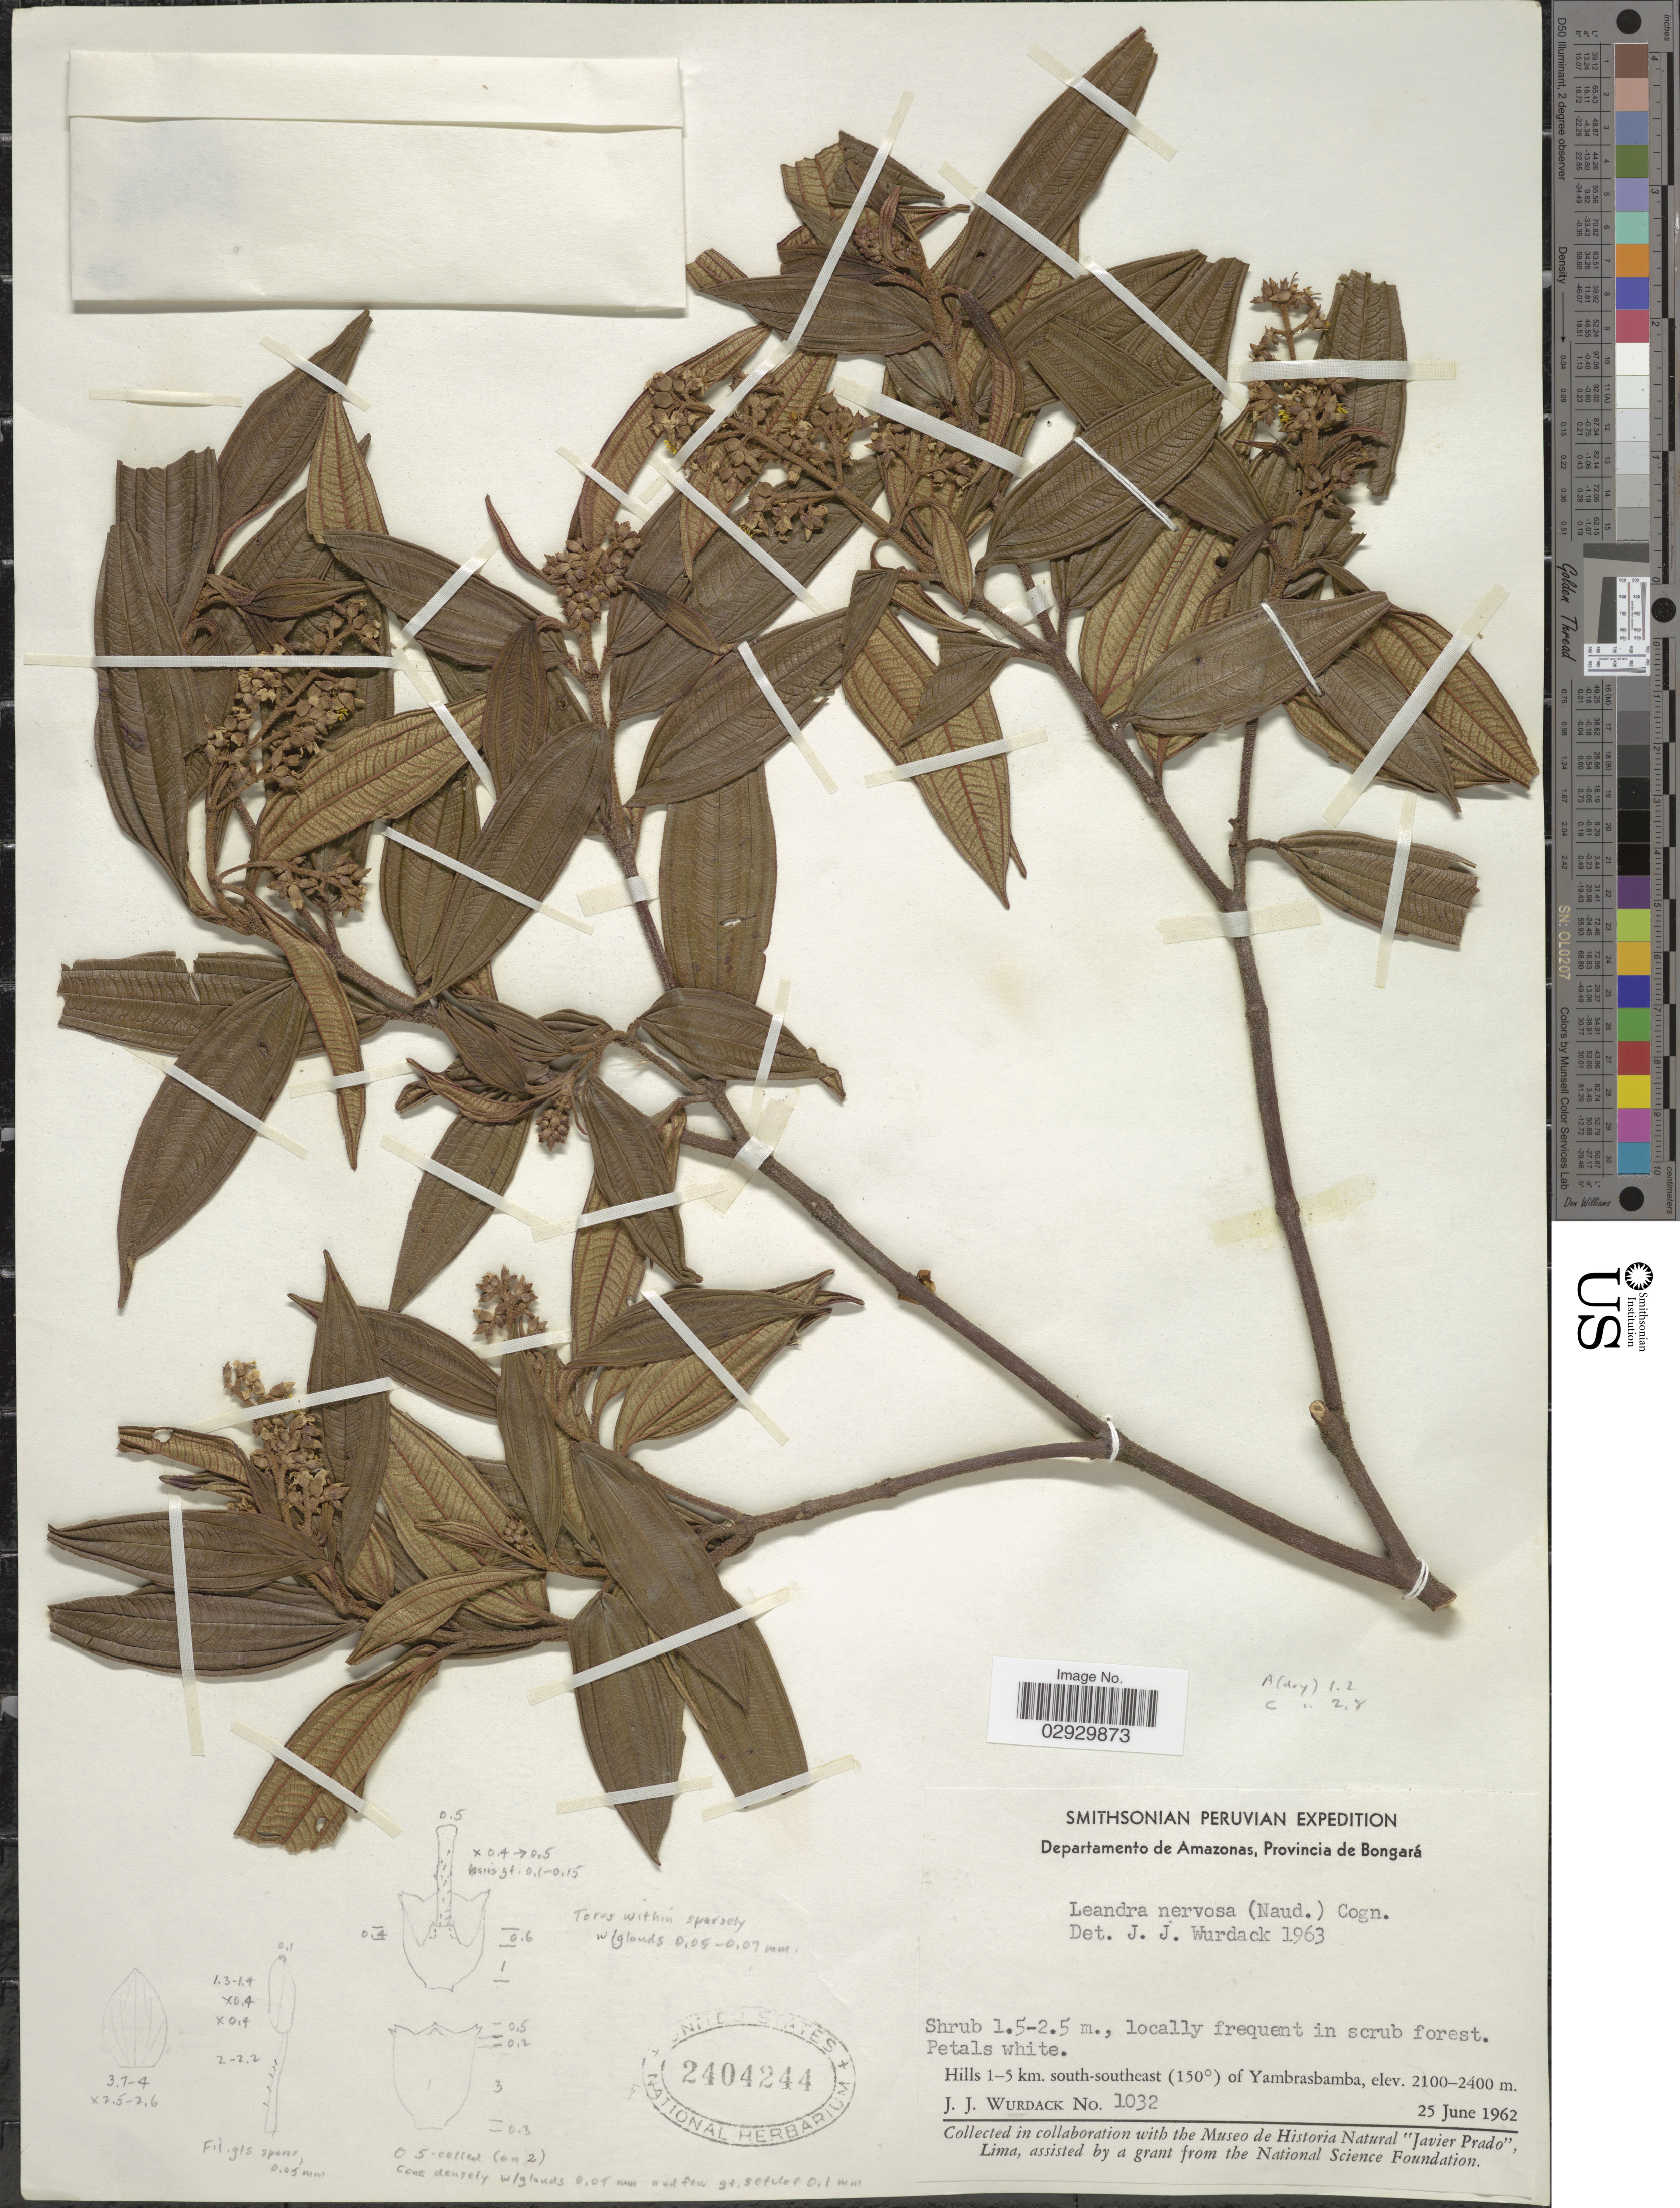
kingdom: Plantae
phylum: Tracheophyta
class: Magnoliopsida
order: Myrtales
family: Melastomataceae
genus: Leandra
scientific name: Leandra nervosa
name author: (Naudin) Cogn.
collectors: J. J. Wurdack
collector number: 1032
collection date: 1962-06-25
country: Peru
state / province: Amazonas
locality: Departamento de Amazonas, Provincia de Bongará, Hills 1-5 km. south-southeast (150°) of Yambrasbamba.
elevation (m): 2100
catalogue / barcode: US 2404244